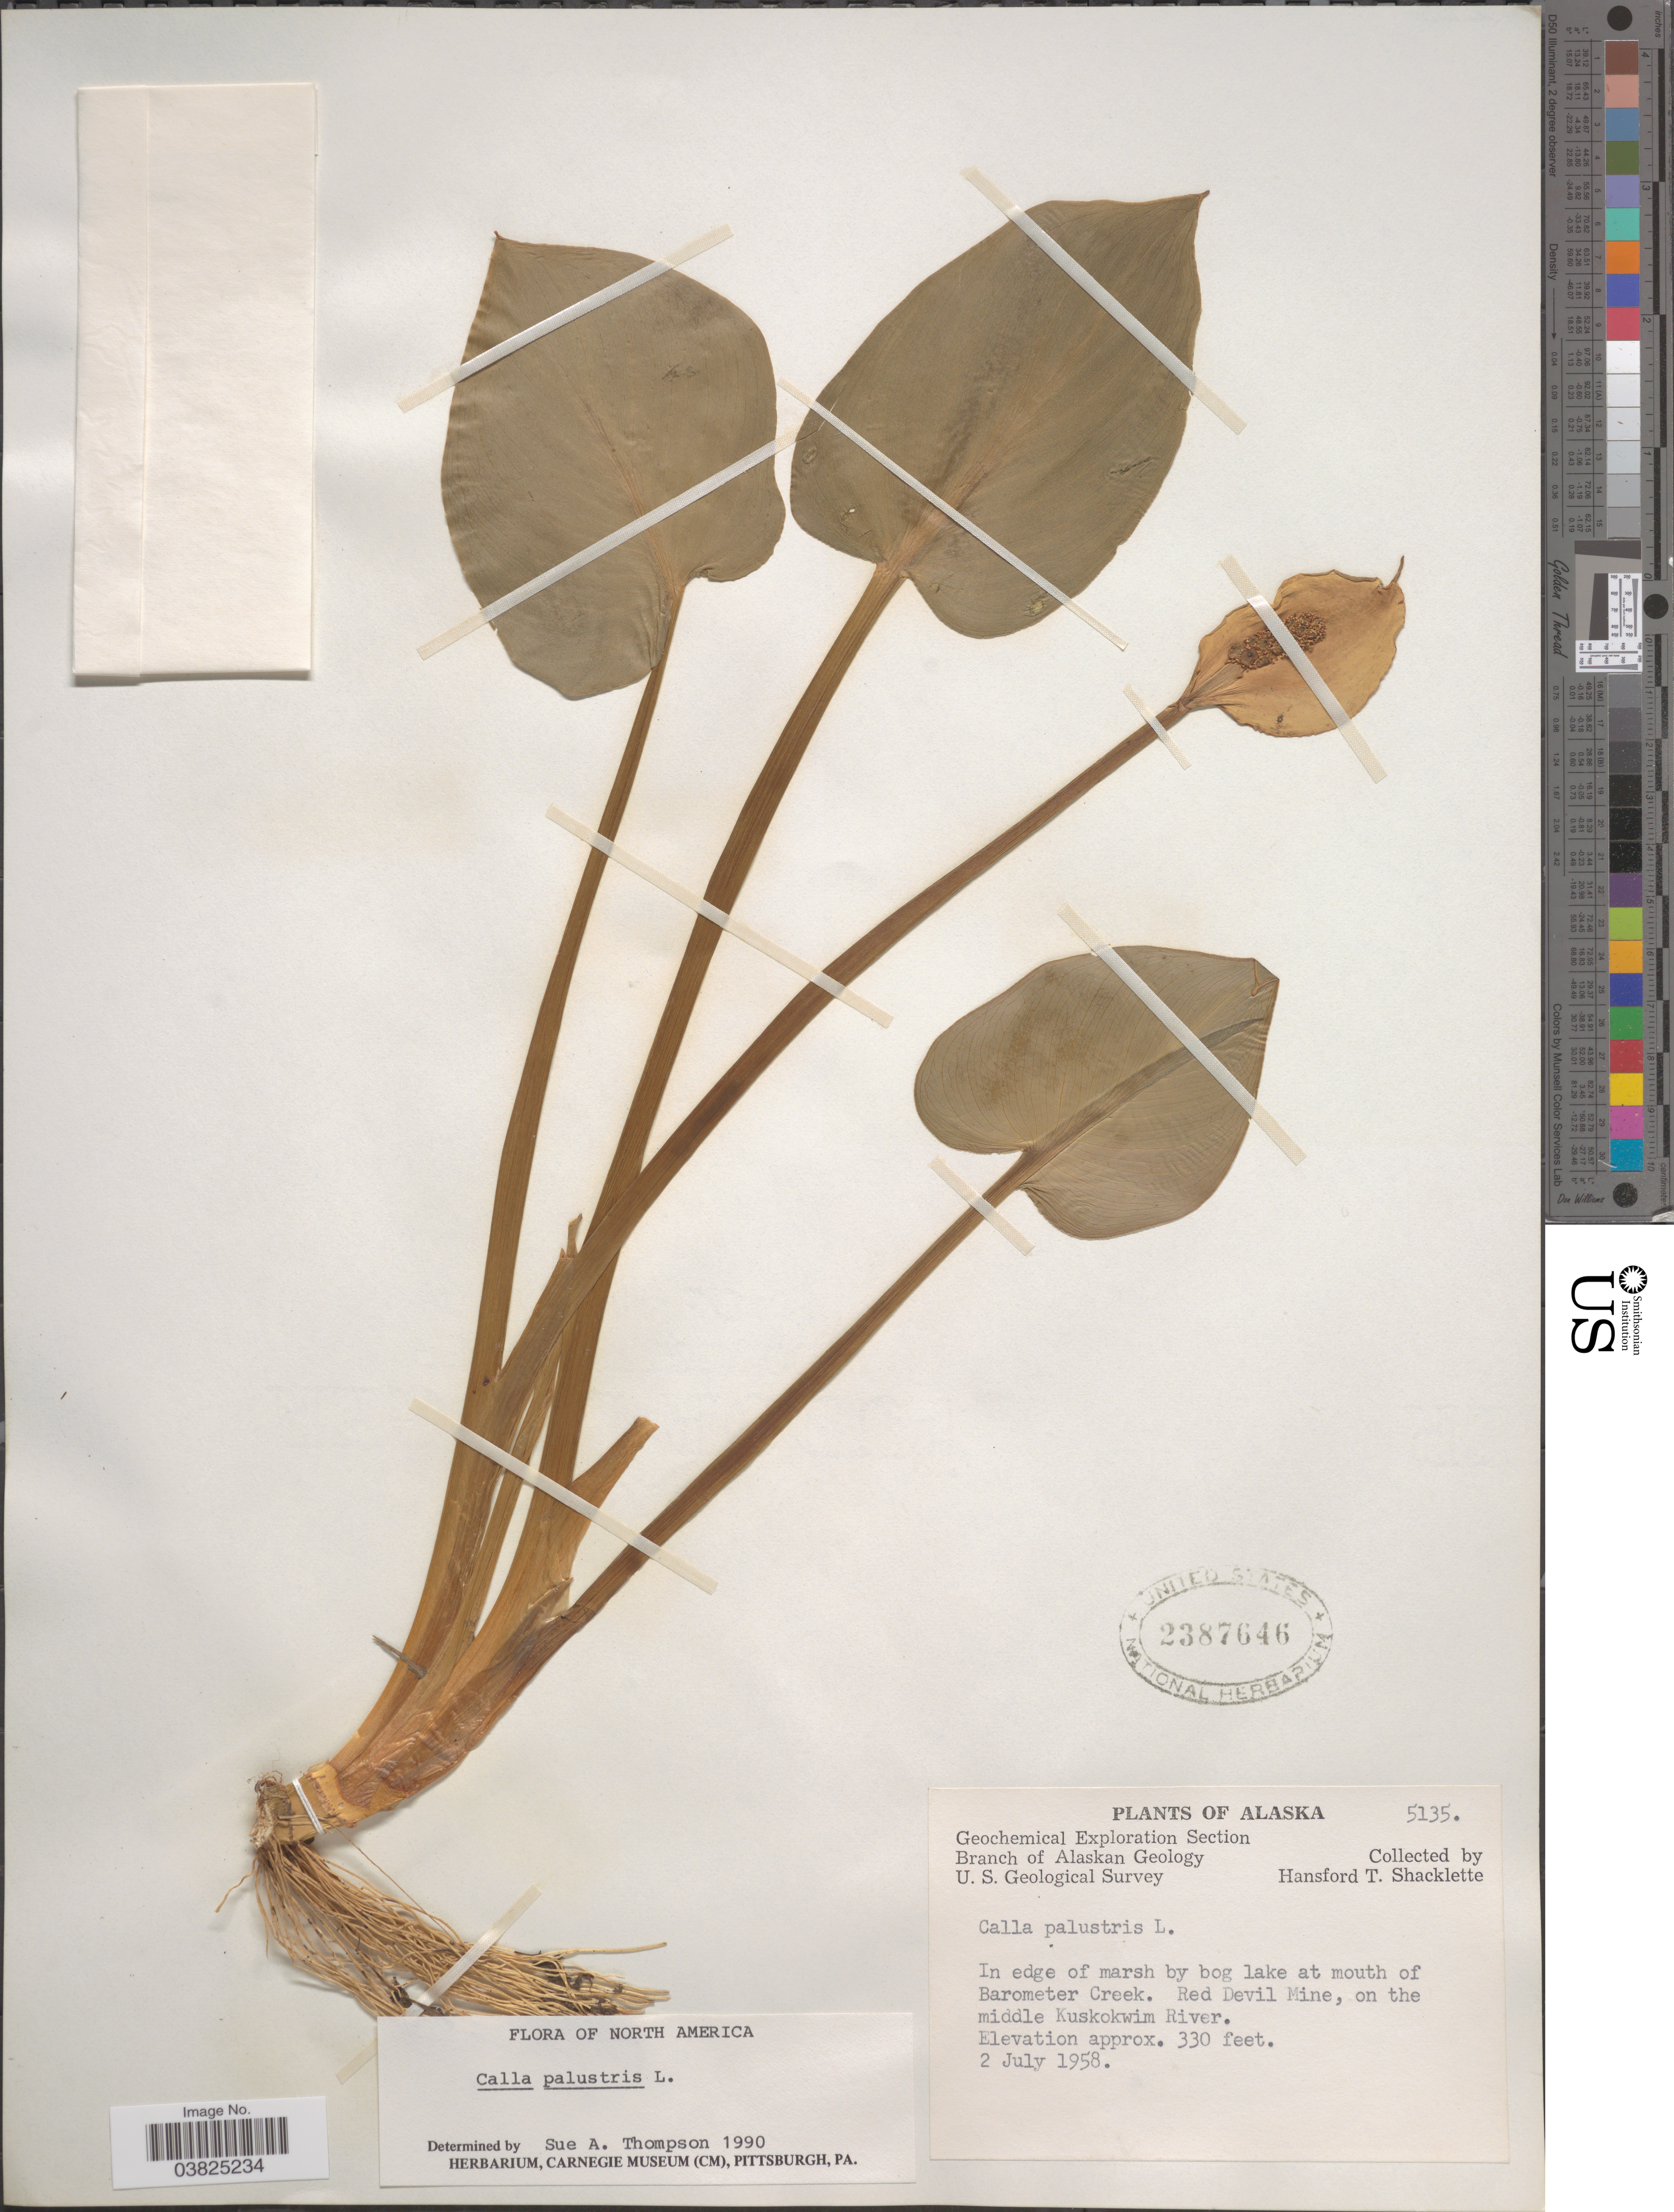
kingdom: Plantae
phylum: Tracheophyta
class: Liliopsida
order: Alismatales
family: Araceae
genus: Calla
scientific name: Calla palustris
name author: L.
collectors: H. Shacklette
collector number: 5135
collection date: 1958-07-02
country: United States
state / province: Alaska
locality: In edge of marsh by bog lake at mouth of Barometer Creek. Red Devil Mine, on the middle Kuskokwim River.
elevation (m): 101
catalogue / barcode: US 2387646